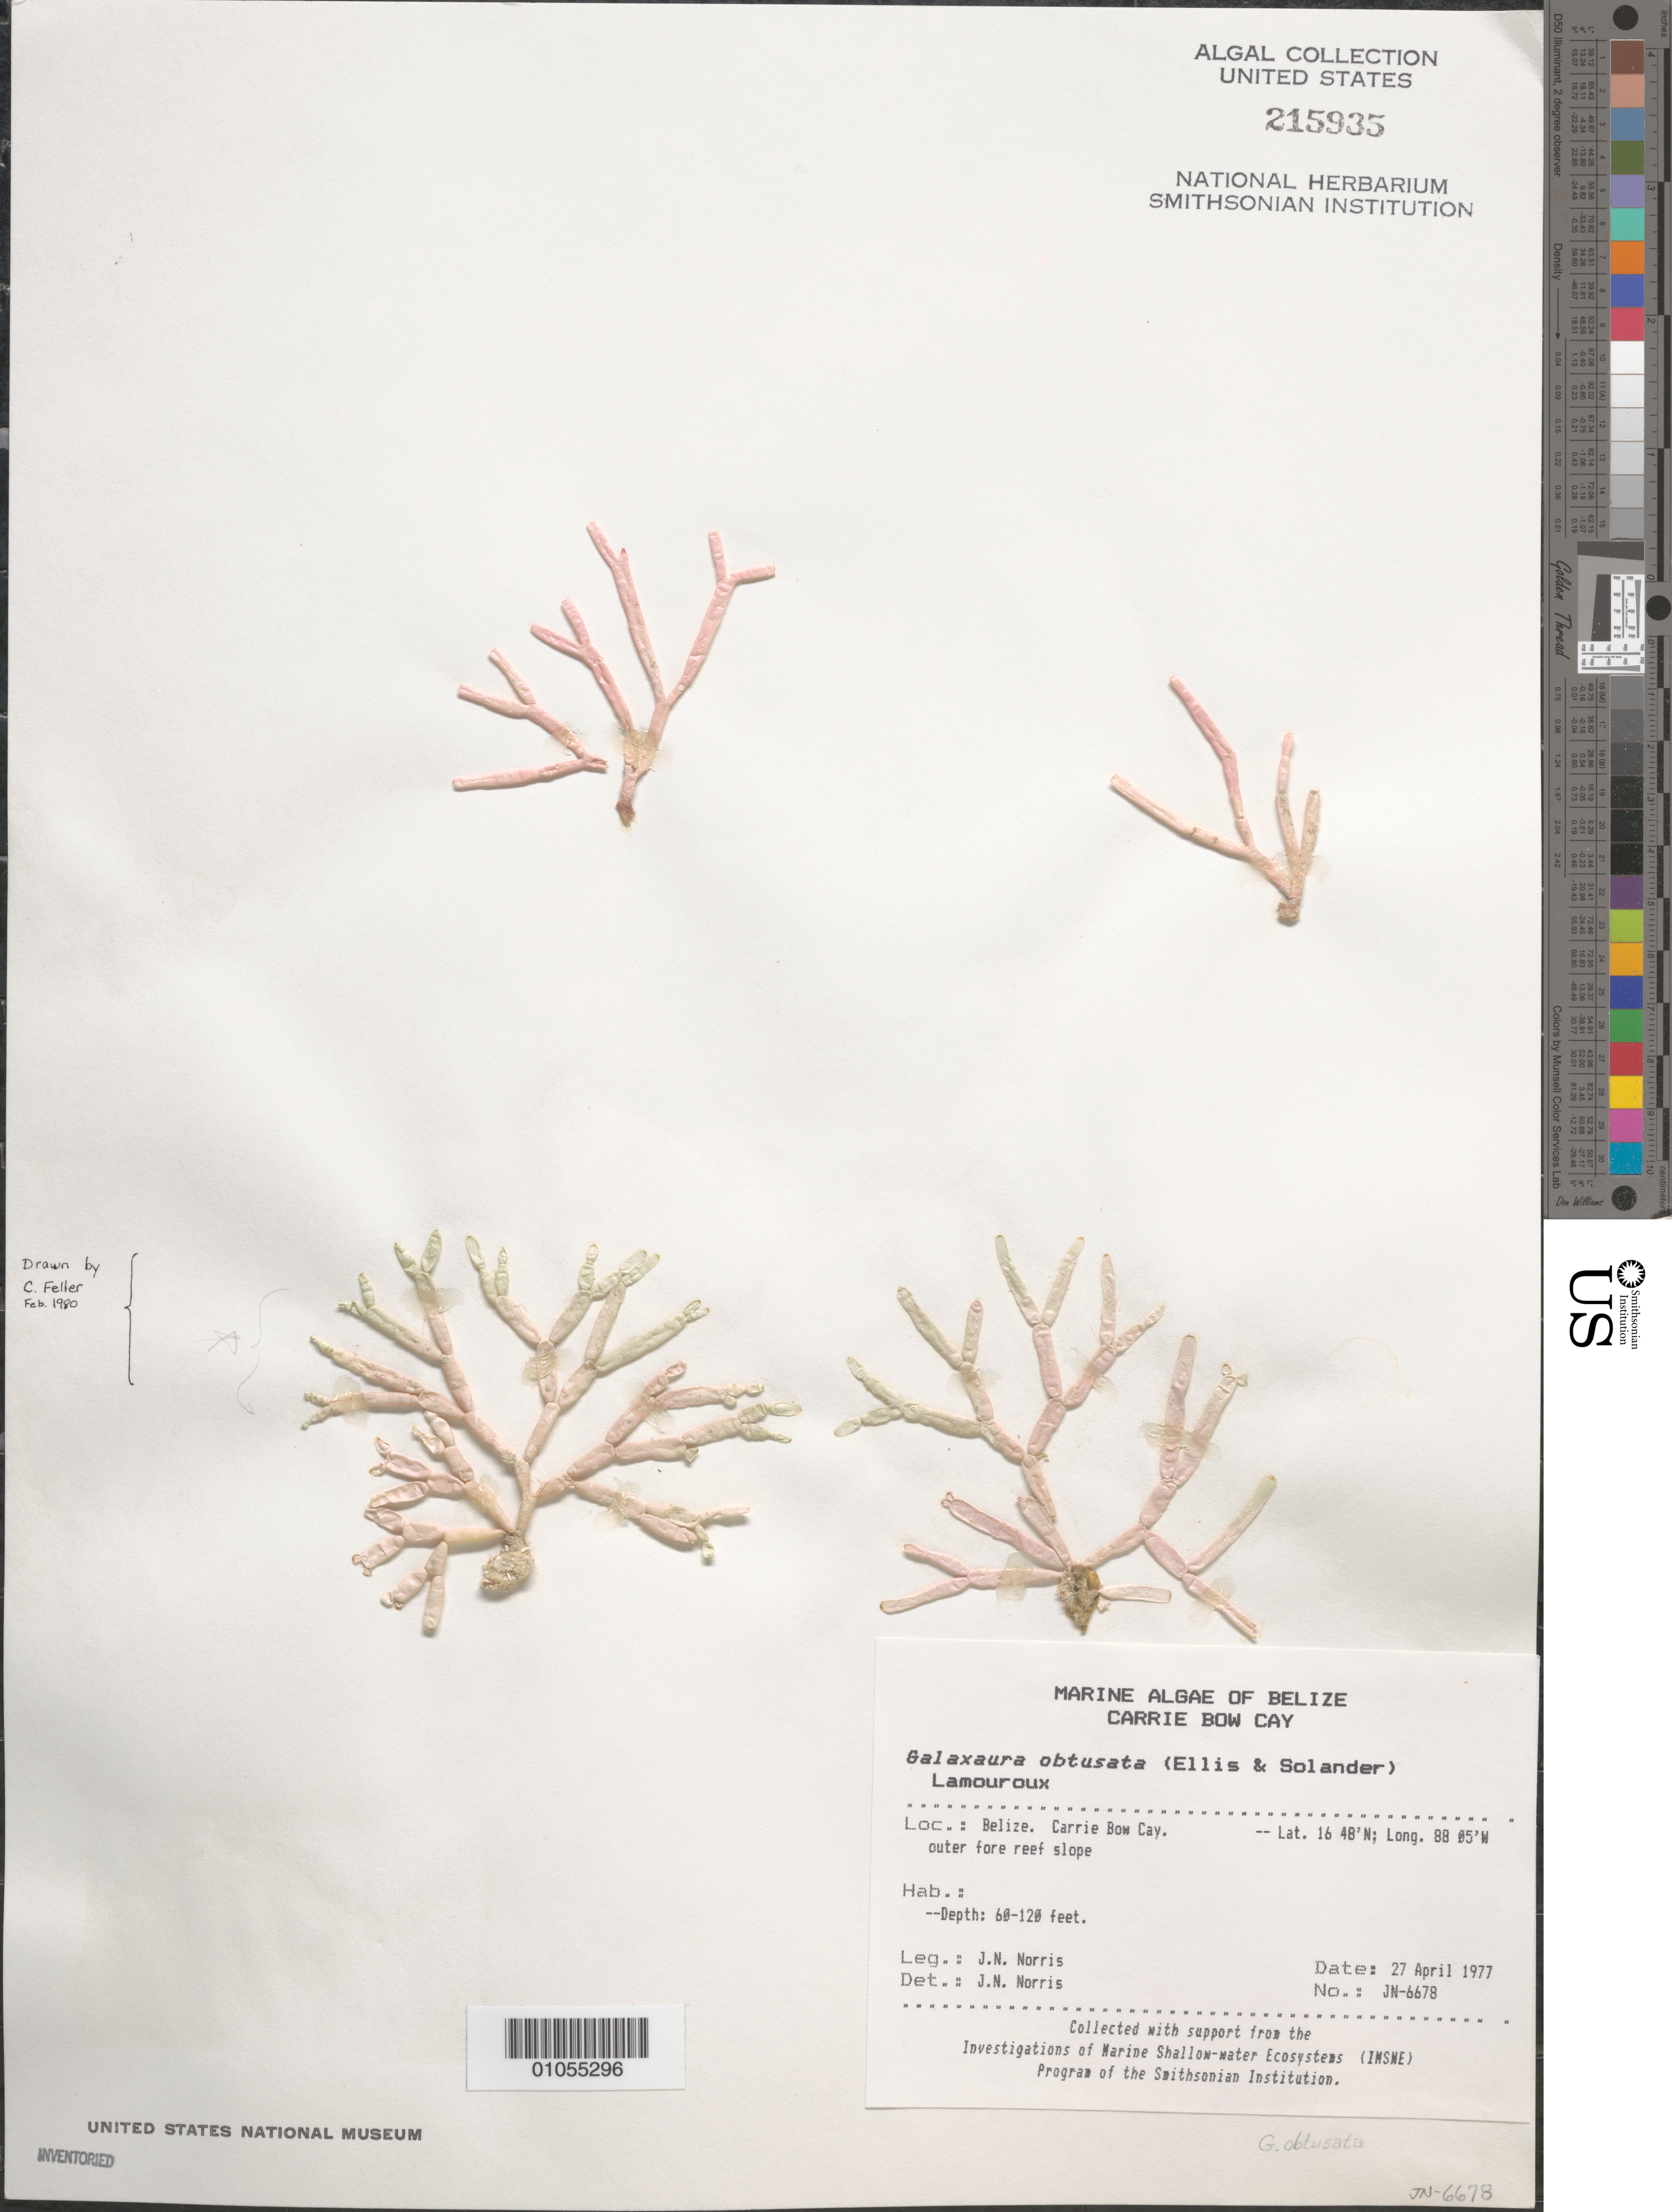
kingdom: Plantae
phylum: Rhodophyta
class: Florideophyceae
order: Nemaliales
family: Galaxauraceae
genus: Galaxaura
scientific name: Galaxaura obtusata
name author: (Ellis & Sol.) J.V.Lamouroux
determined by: Norris, James N.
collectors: J. N. Norris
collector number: JN-6678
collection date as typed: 27 Apr 1977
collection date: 1977-04-27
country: Belize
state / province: Stann Creek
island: Carrie Bow Cay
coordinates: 16 48'N, 88 05'W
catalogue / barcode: US 215935